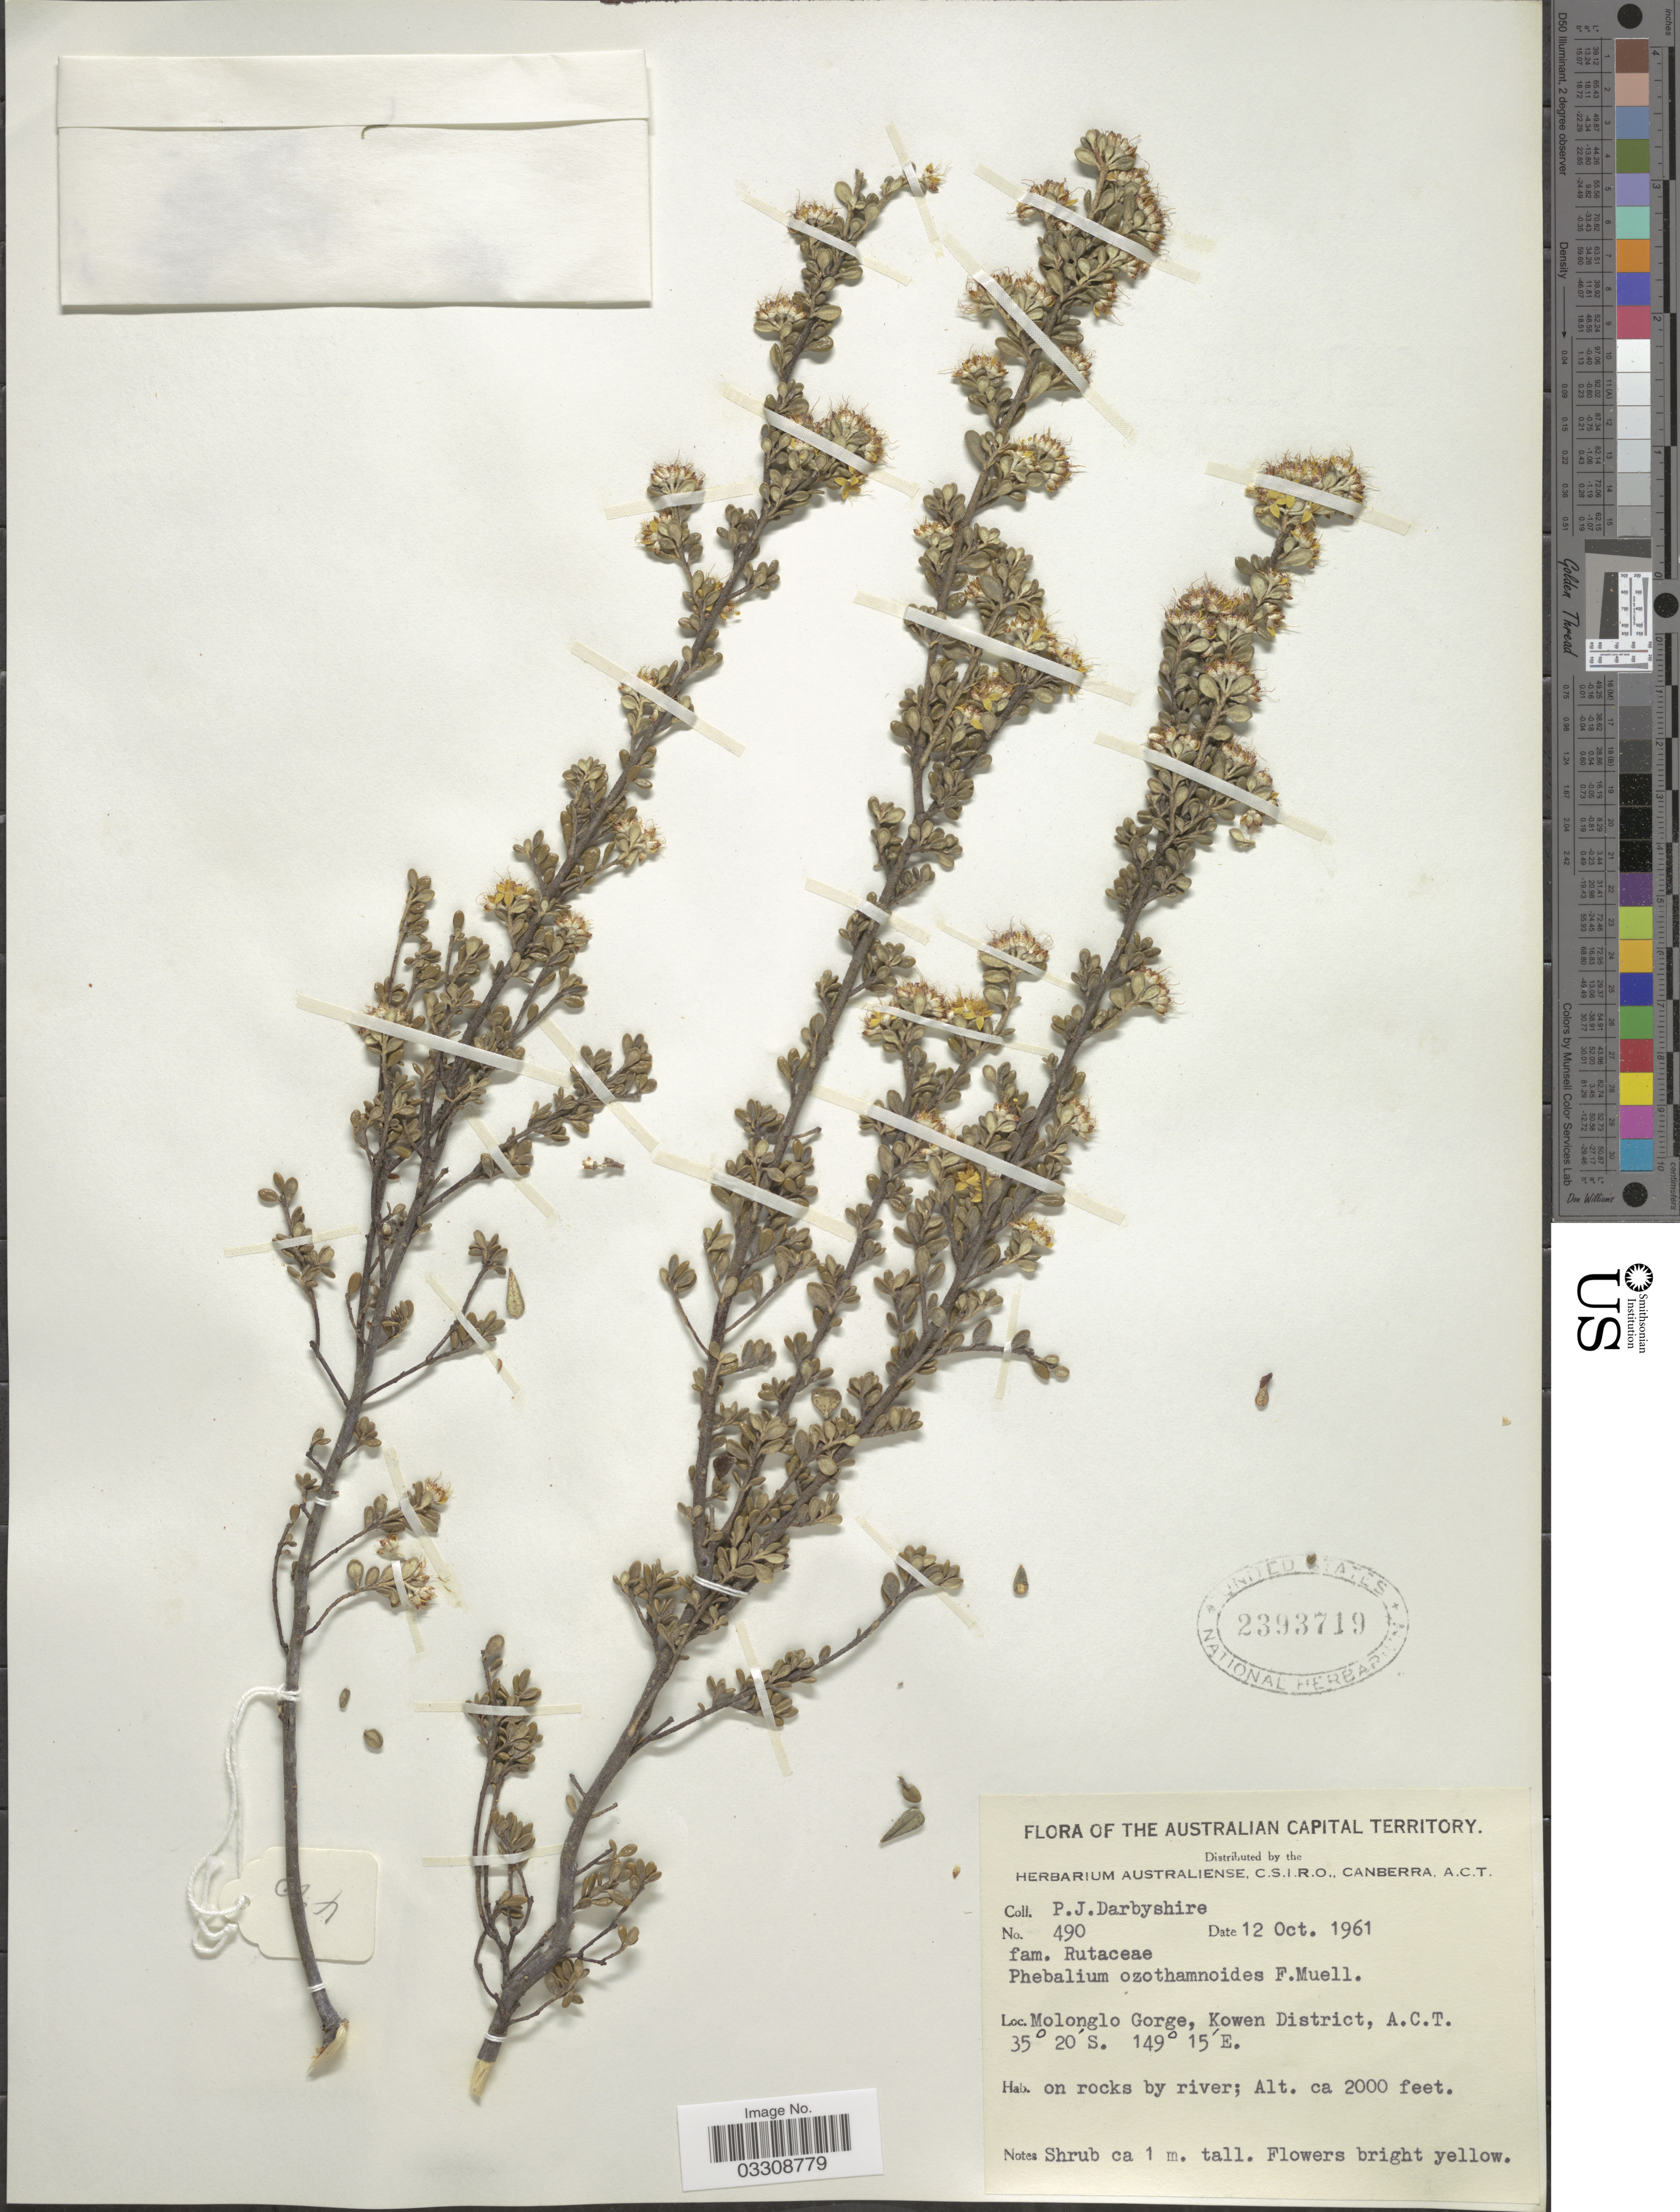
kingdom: Plantae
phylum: Tracheophyta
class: Magnoliopsida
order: Sapindales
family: Rutaceae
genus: Phebalium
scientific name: Phebalium ozothamnoides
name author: F. Muell.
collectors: P. Darbyshire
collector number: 490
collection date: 1961-10-12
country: Australia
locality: Australian Capital Territory, Molonglo Gorge, Kowen District, A.C.T.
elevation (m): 610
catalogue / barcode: US 2393719